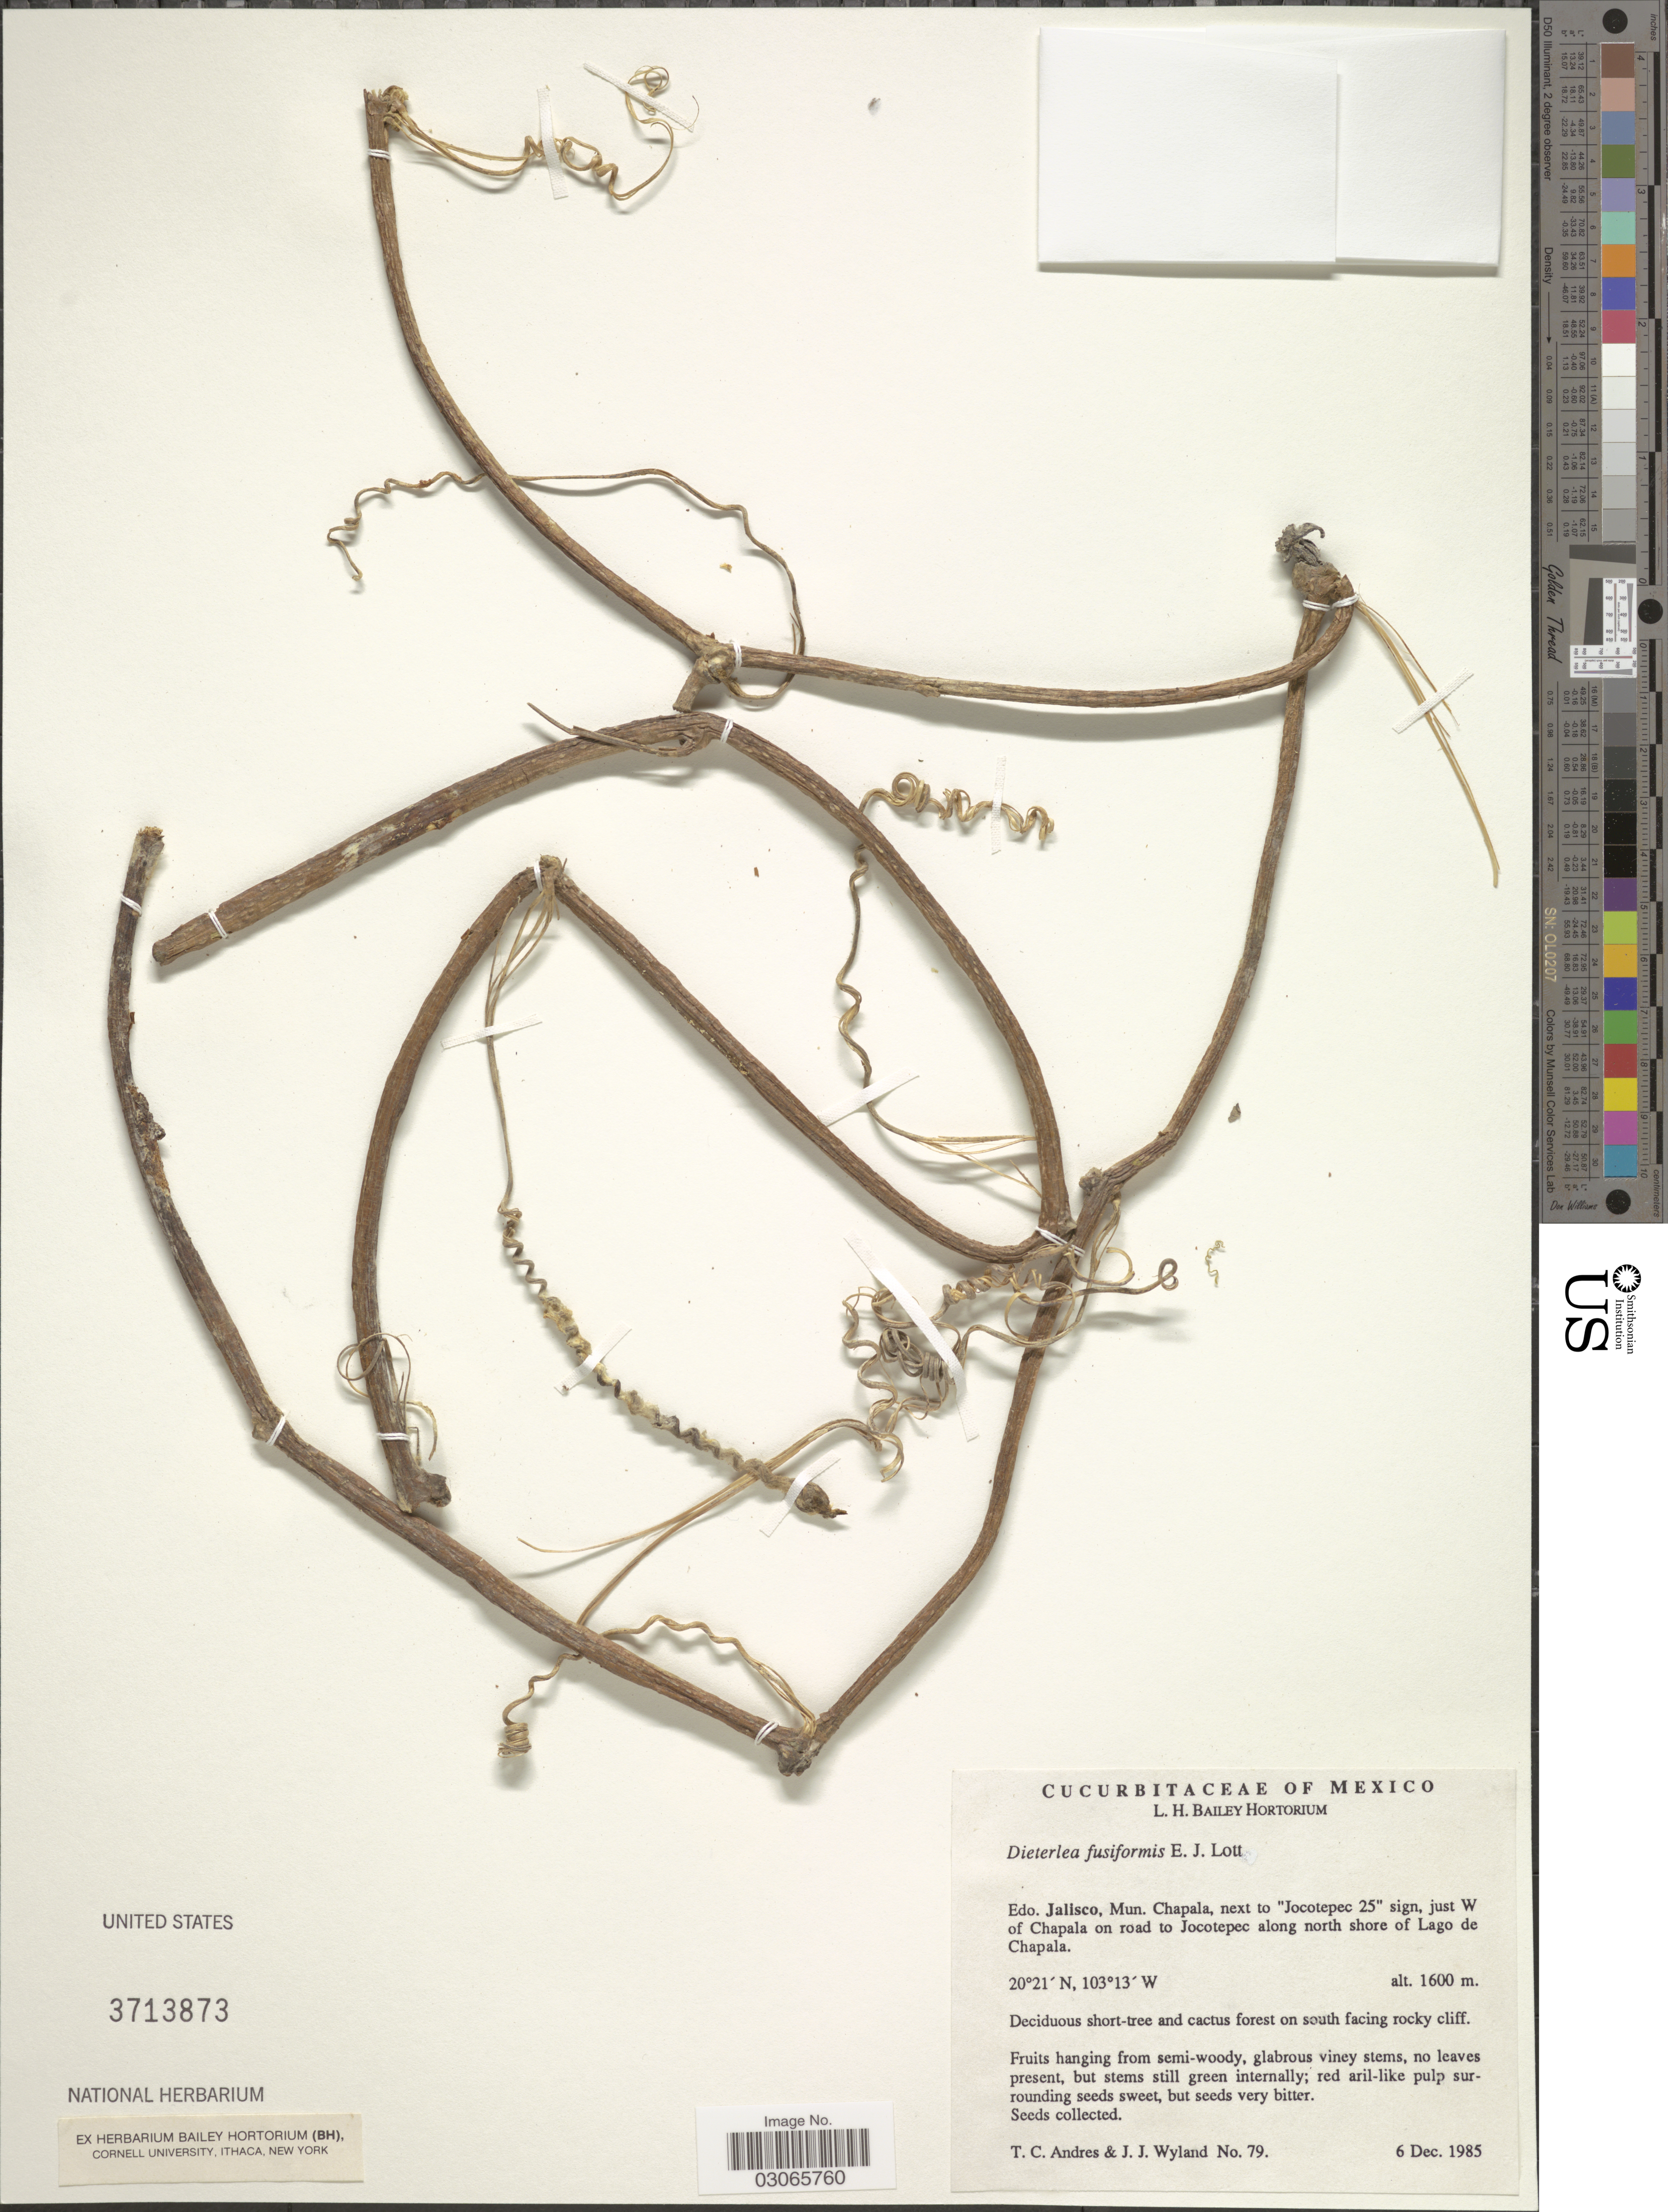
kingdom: Plantae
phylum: Tracheophyta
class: Magnoliopsida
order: Cucurbitales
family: Cucurbitaceae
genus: Ibervillea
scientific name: Ibervillea fusiformis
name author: (E. J. Lott) Kearns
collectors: T. C. Andres & J. J. Wyland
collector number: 79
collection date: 1985-12-06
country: Mexico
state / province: Jalisco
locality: Mun. Chapala, next to "Jocotepec 25" sign, just W of Chapala on road to Jocotepec along north shore of Lago de Chapala.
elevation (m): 1600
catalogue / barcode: US 3713873